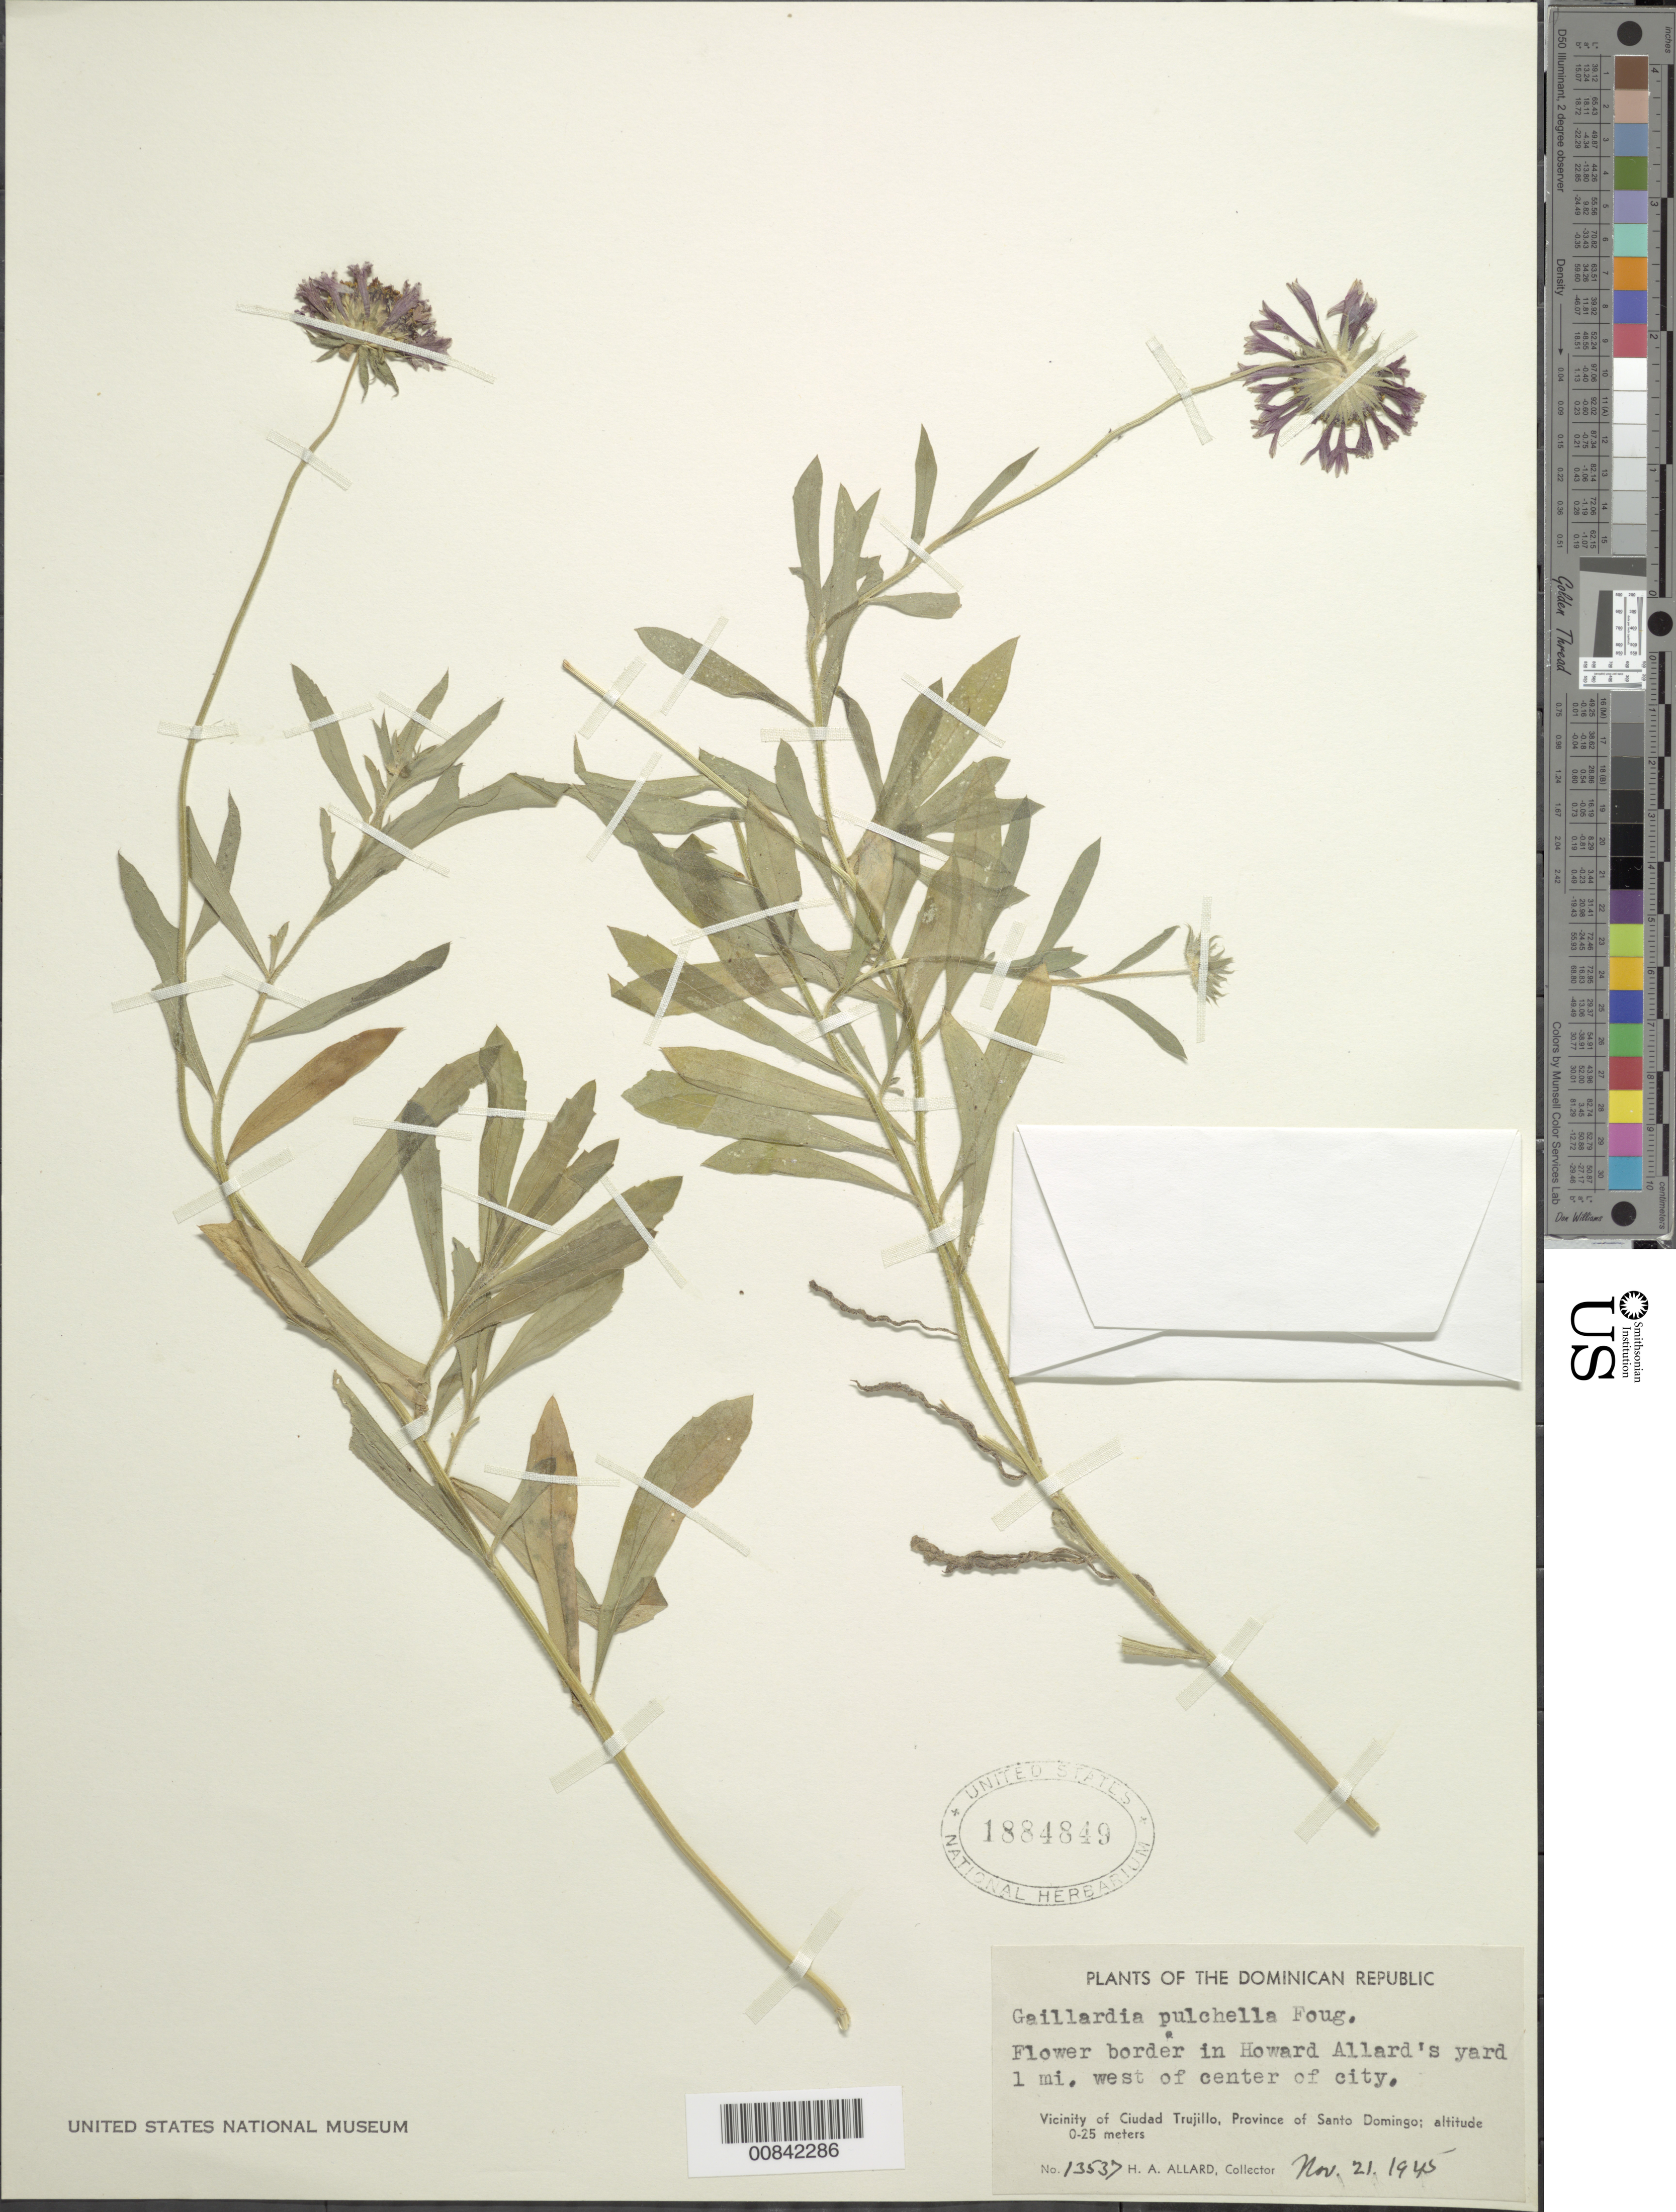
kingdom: Plantae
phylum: Tracheophyta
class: Magnoliopsida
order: Asterales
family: Asteraceae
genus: Gaillardia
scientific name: Gaillardia pulchella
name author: Foug.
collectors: H. A. Allard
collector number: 13537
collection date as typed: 21 Nov 1945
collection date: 1945-11-21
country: Dominican Republic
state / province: Distrito Nacional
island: Hispaniola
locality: Vicinity of Santo Domingo City, flower border in Howard Allard's yard, 1 mi. W of center of city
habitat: flowers border in yard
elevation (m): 0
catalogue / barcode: US 1884849